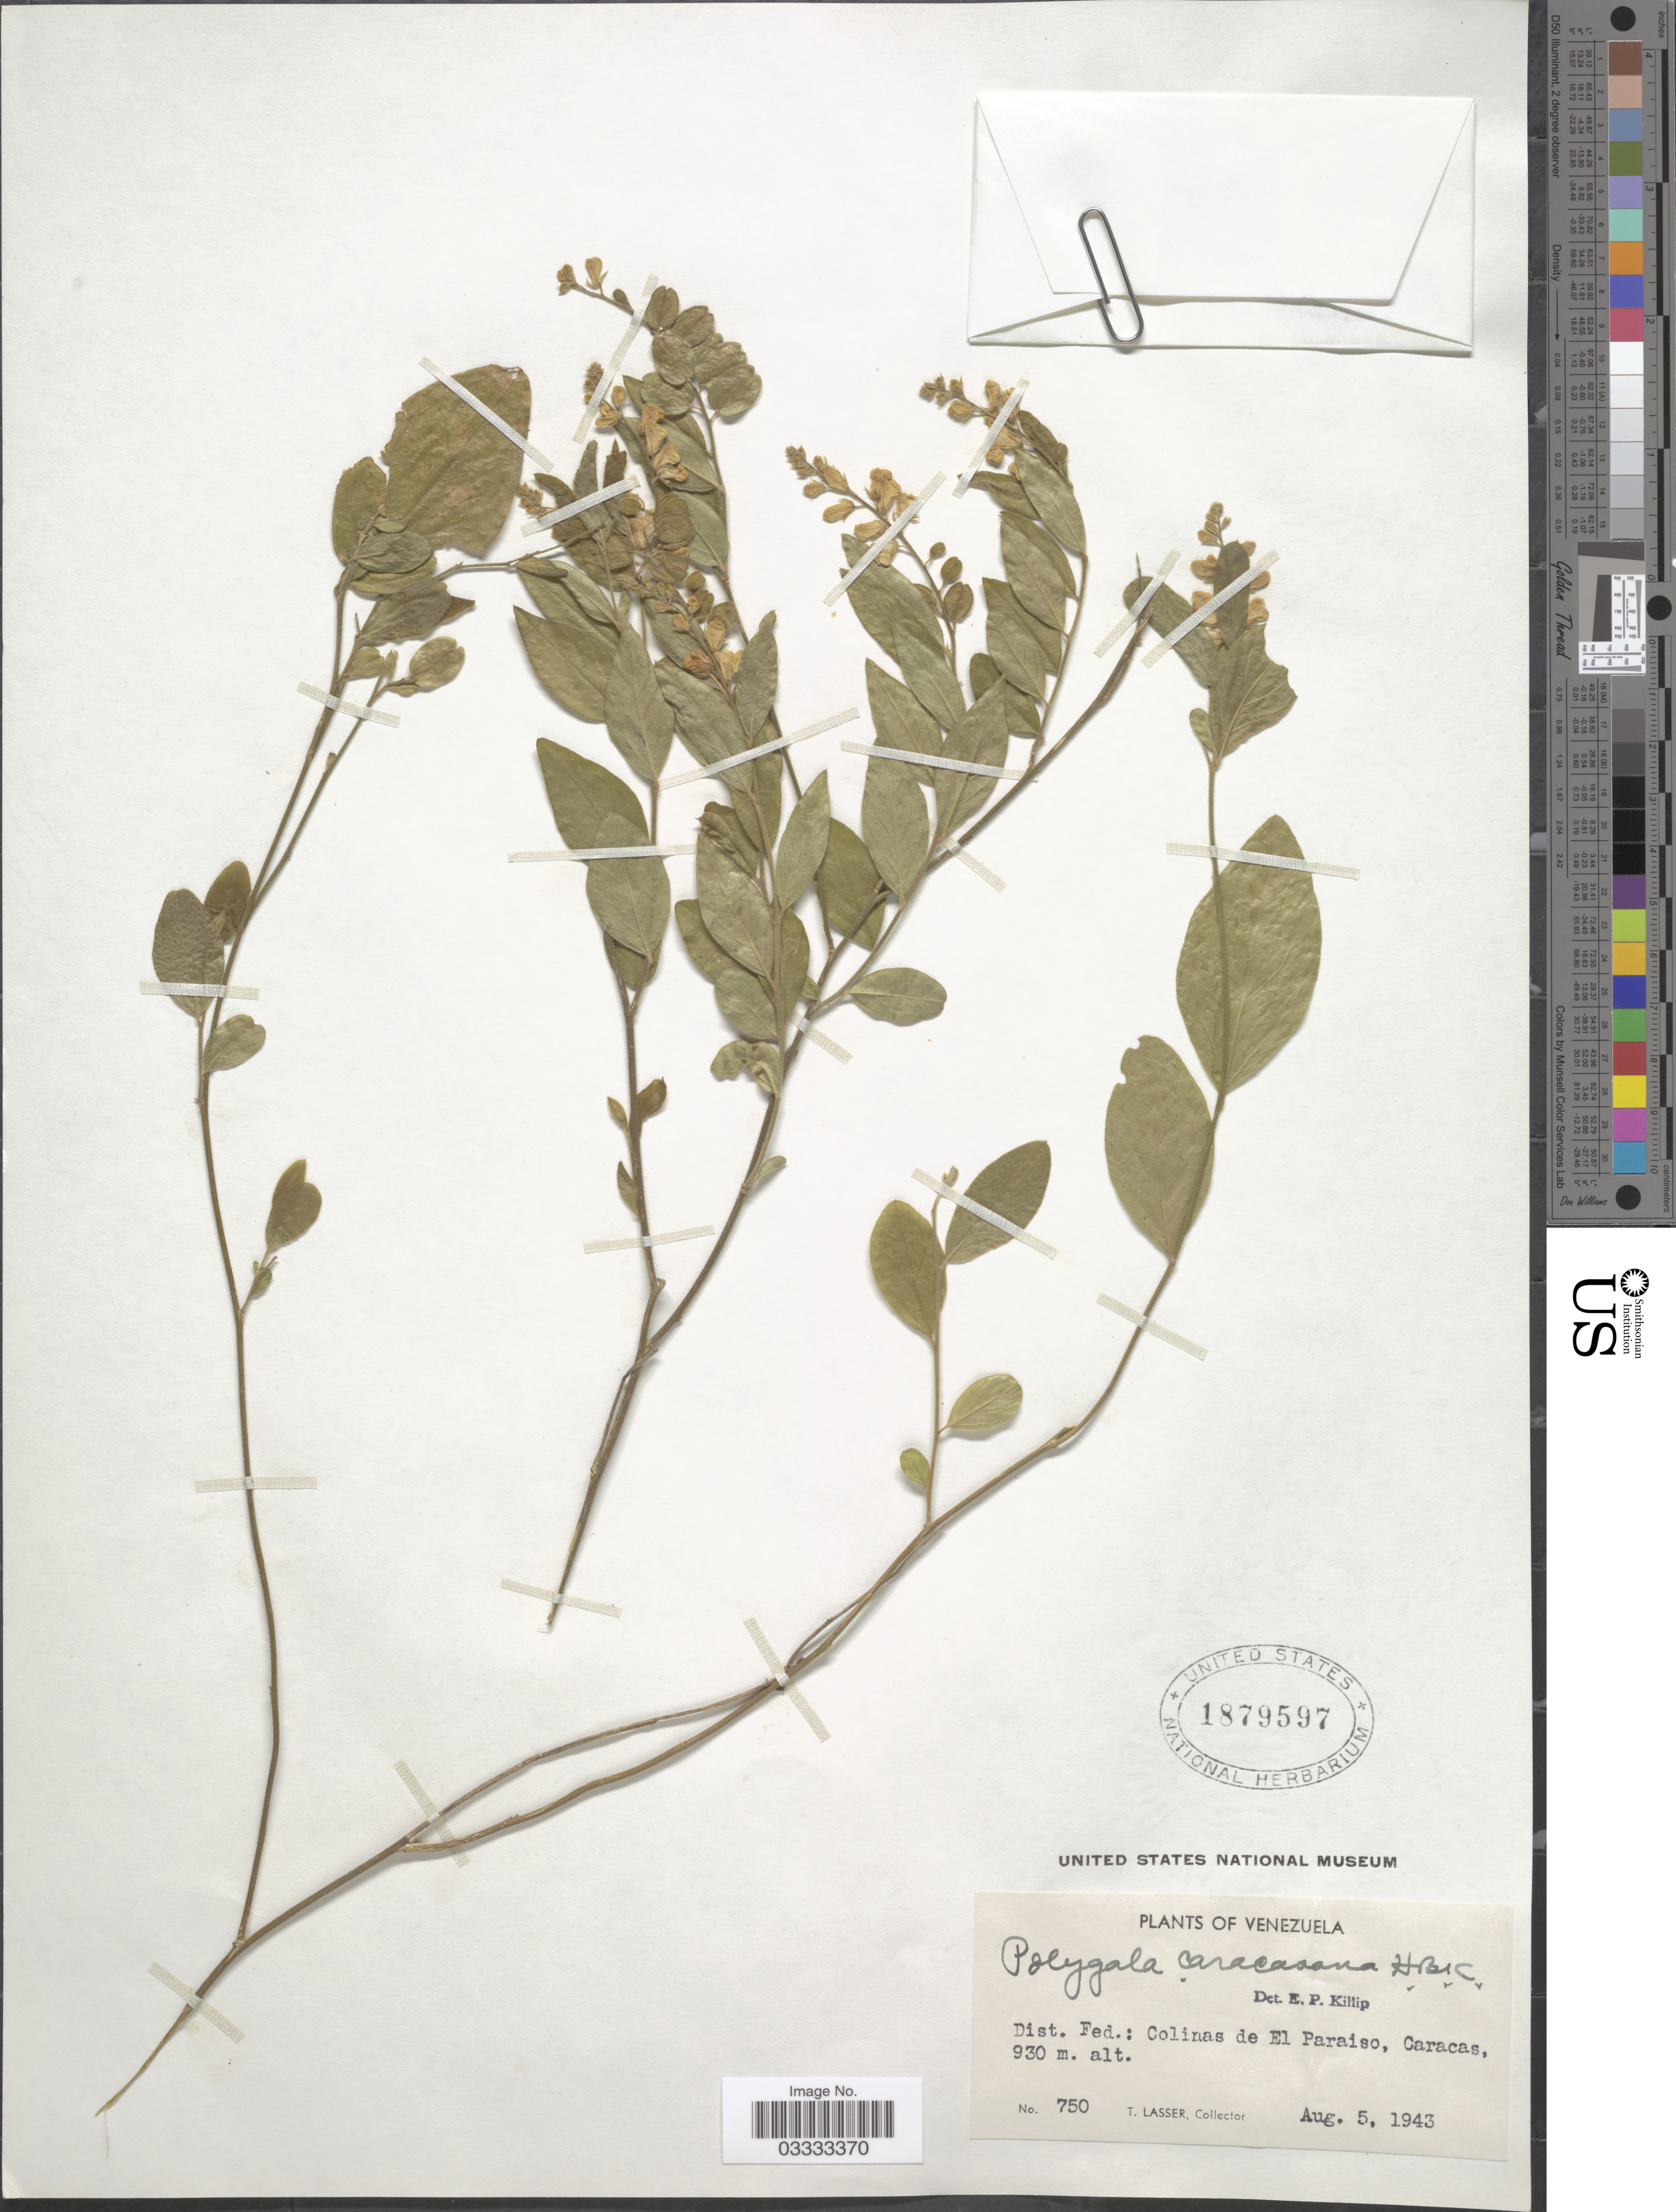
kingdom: Plantae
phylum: Tracheophyta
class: Magnoliopsida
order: Fabales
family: Polygalaceae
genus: Hebecarpa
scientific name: Hebecarpa caracasana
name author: (Kunth) J.R. Abbott & J.F.B. Pastore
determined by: Strong, Mark T., (BOT), Smithsonian Institution - National Museum of Natural History (UNITED STATES)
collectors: T. Lasser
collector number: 750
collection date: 1943-08-05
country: Venezuela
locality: Dist. Fed.: Colinas de El Paraiso, Caracas.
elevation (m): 930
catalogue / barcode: US 1879597